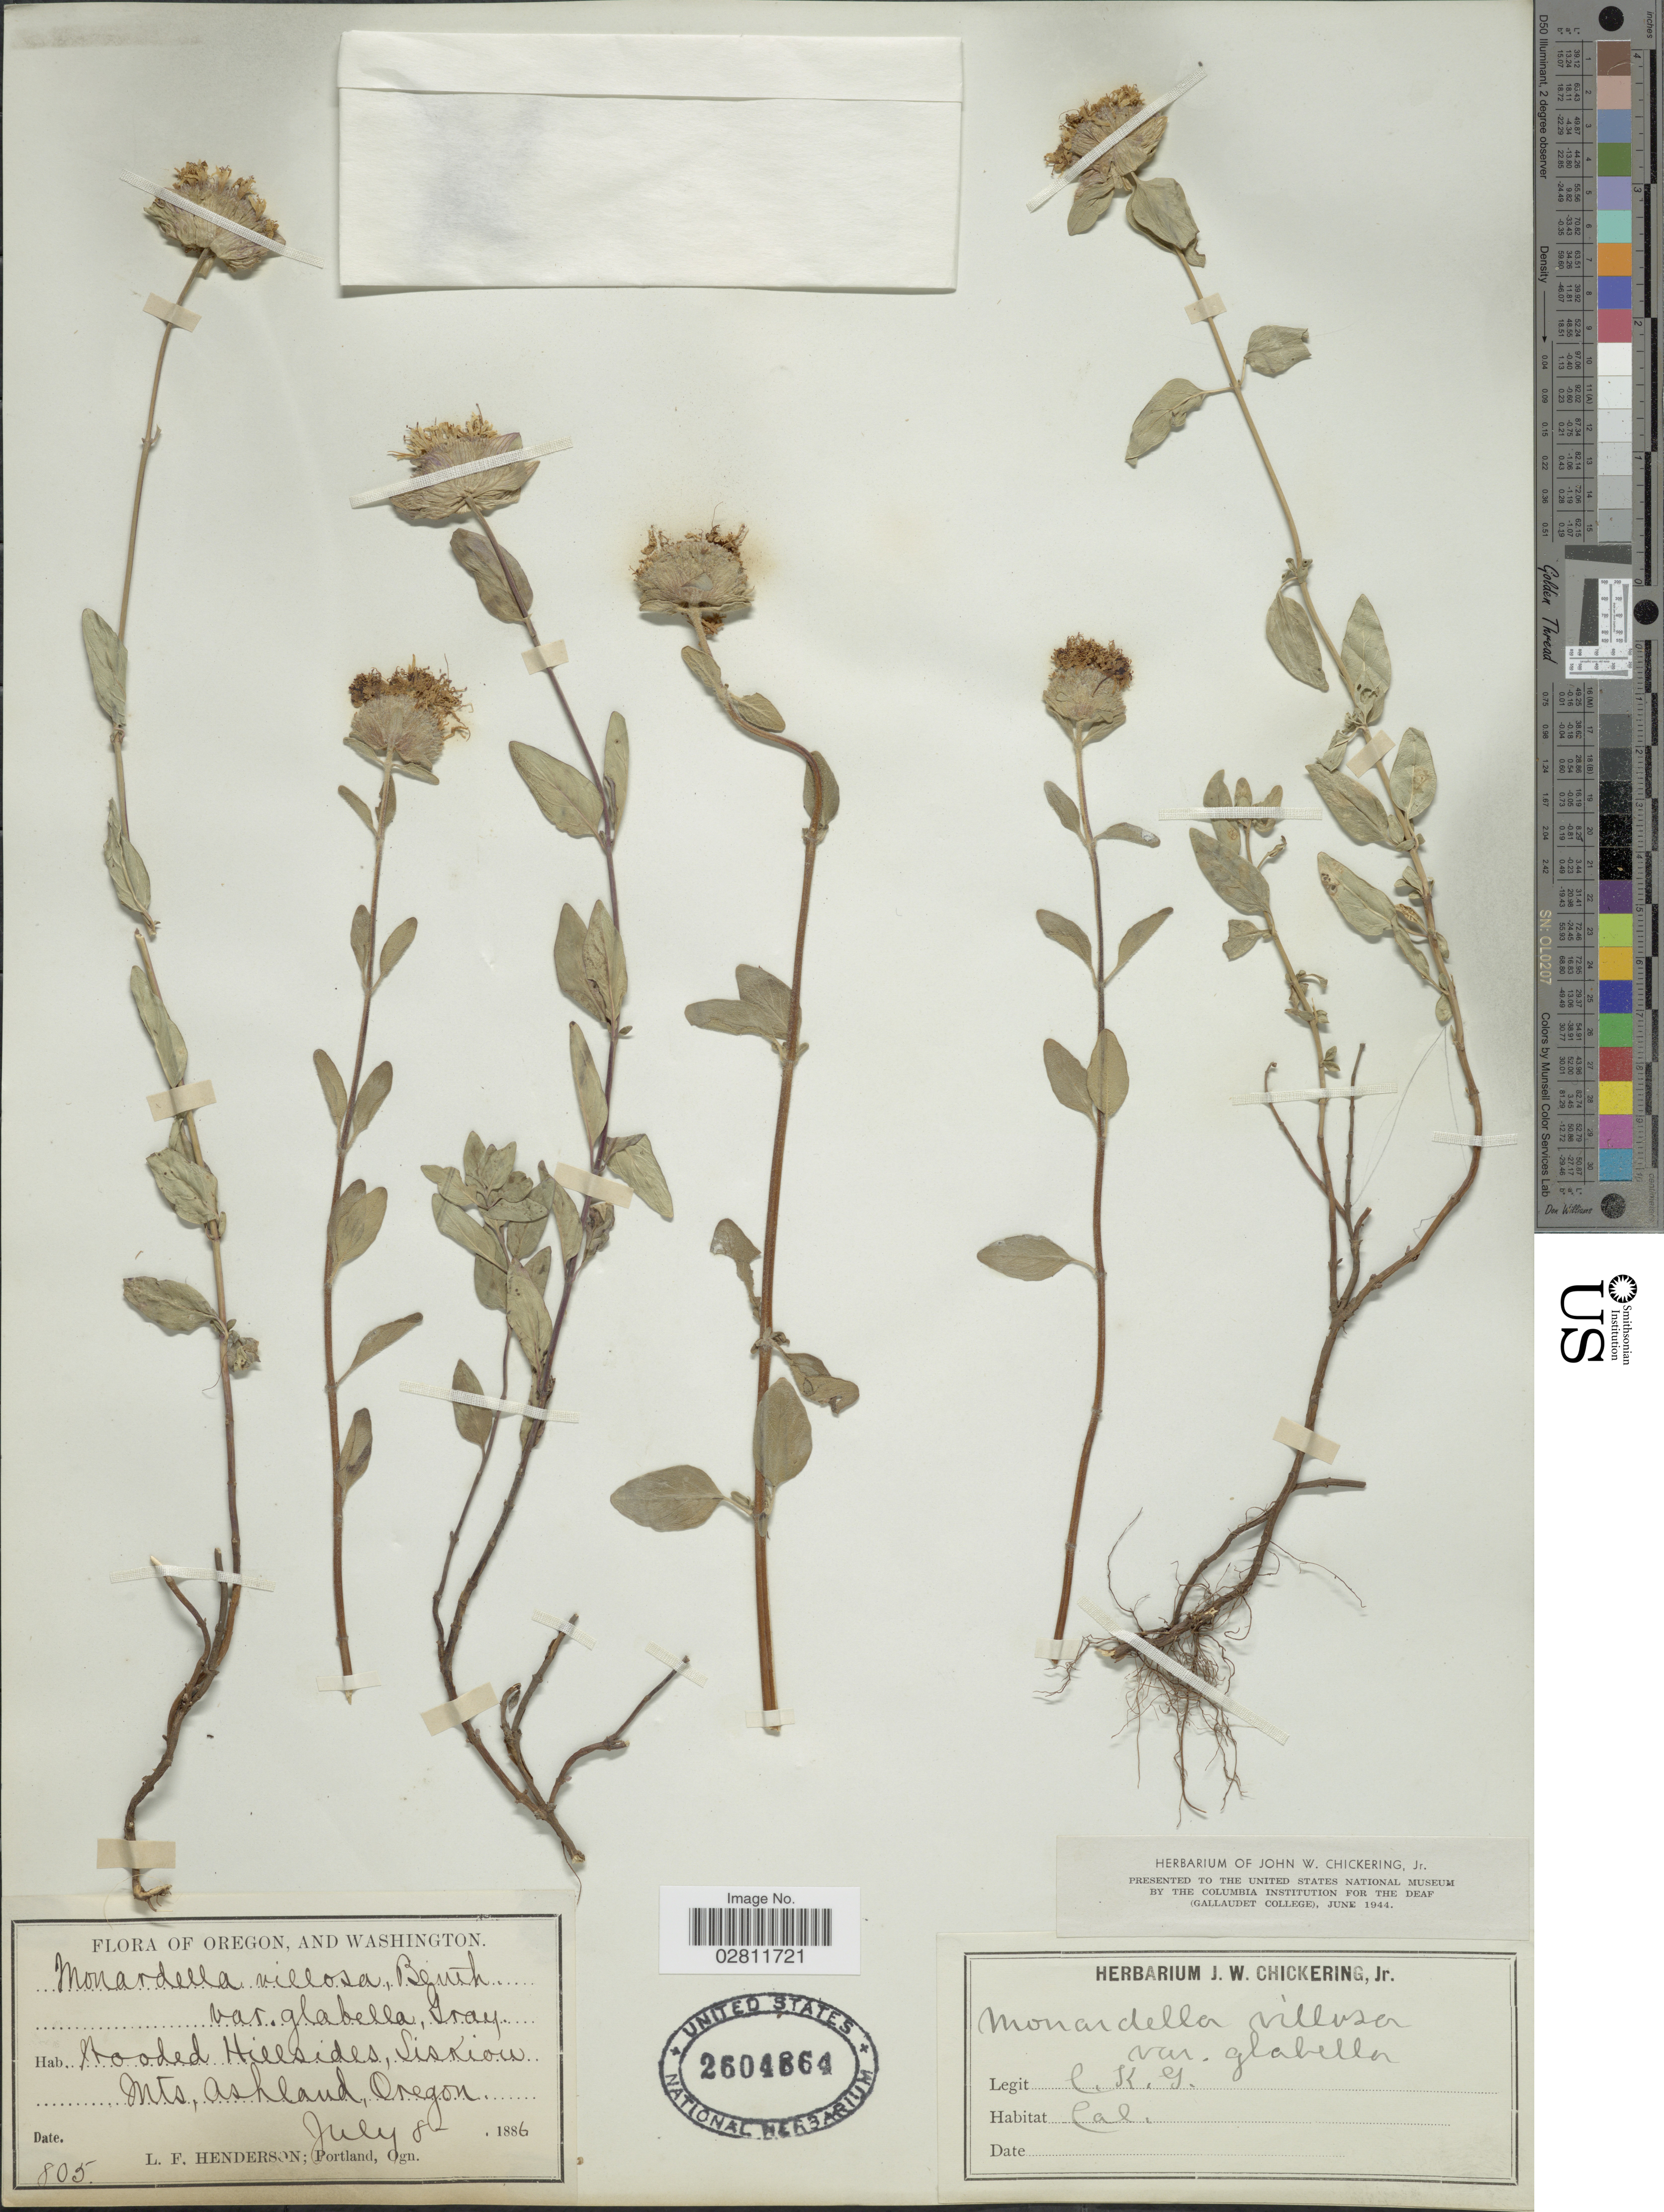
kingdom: Plantae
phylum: Tracheophyta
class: Magnoliopsida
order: Lamiales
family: Lamiaceae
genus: Monardella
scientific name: Monardella villosa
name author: Benth.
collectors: C. K. G.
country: United States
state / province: California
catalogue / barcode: US 2604864-2